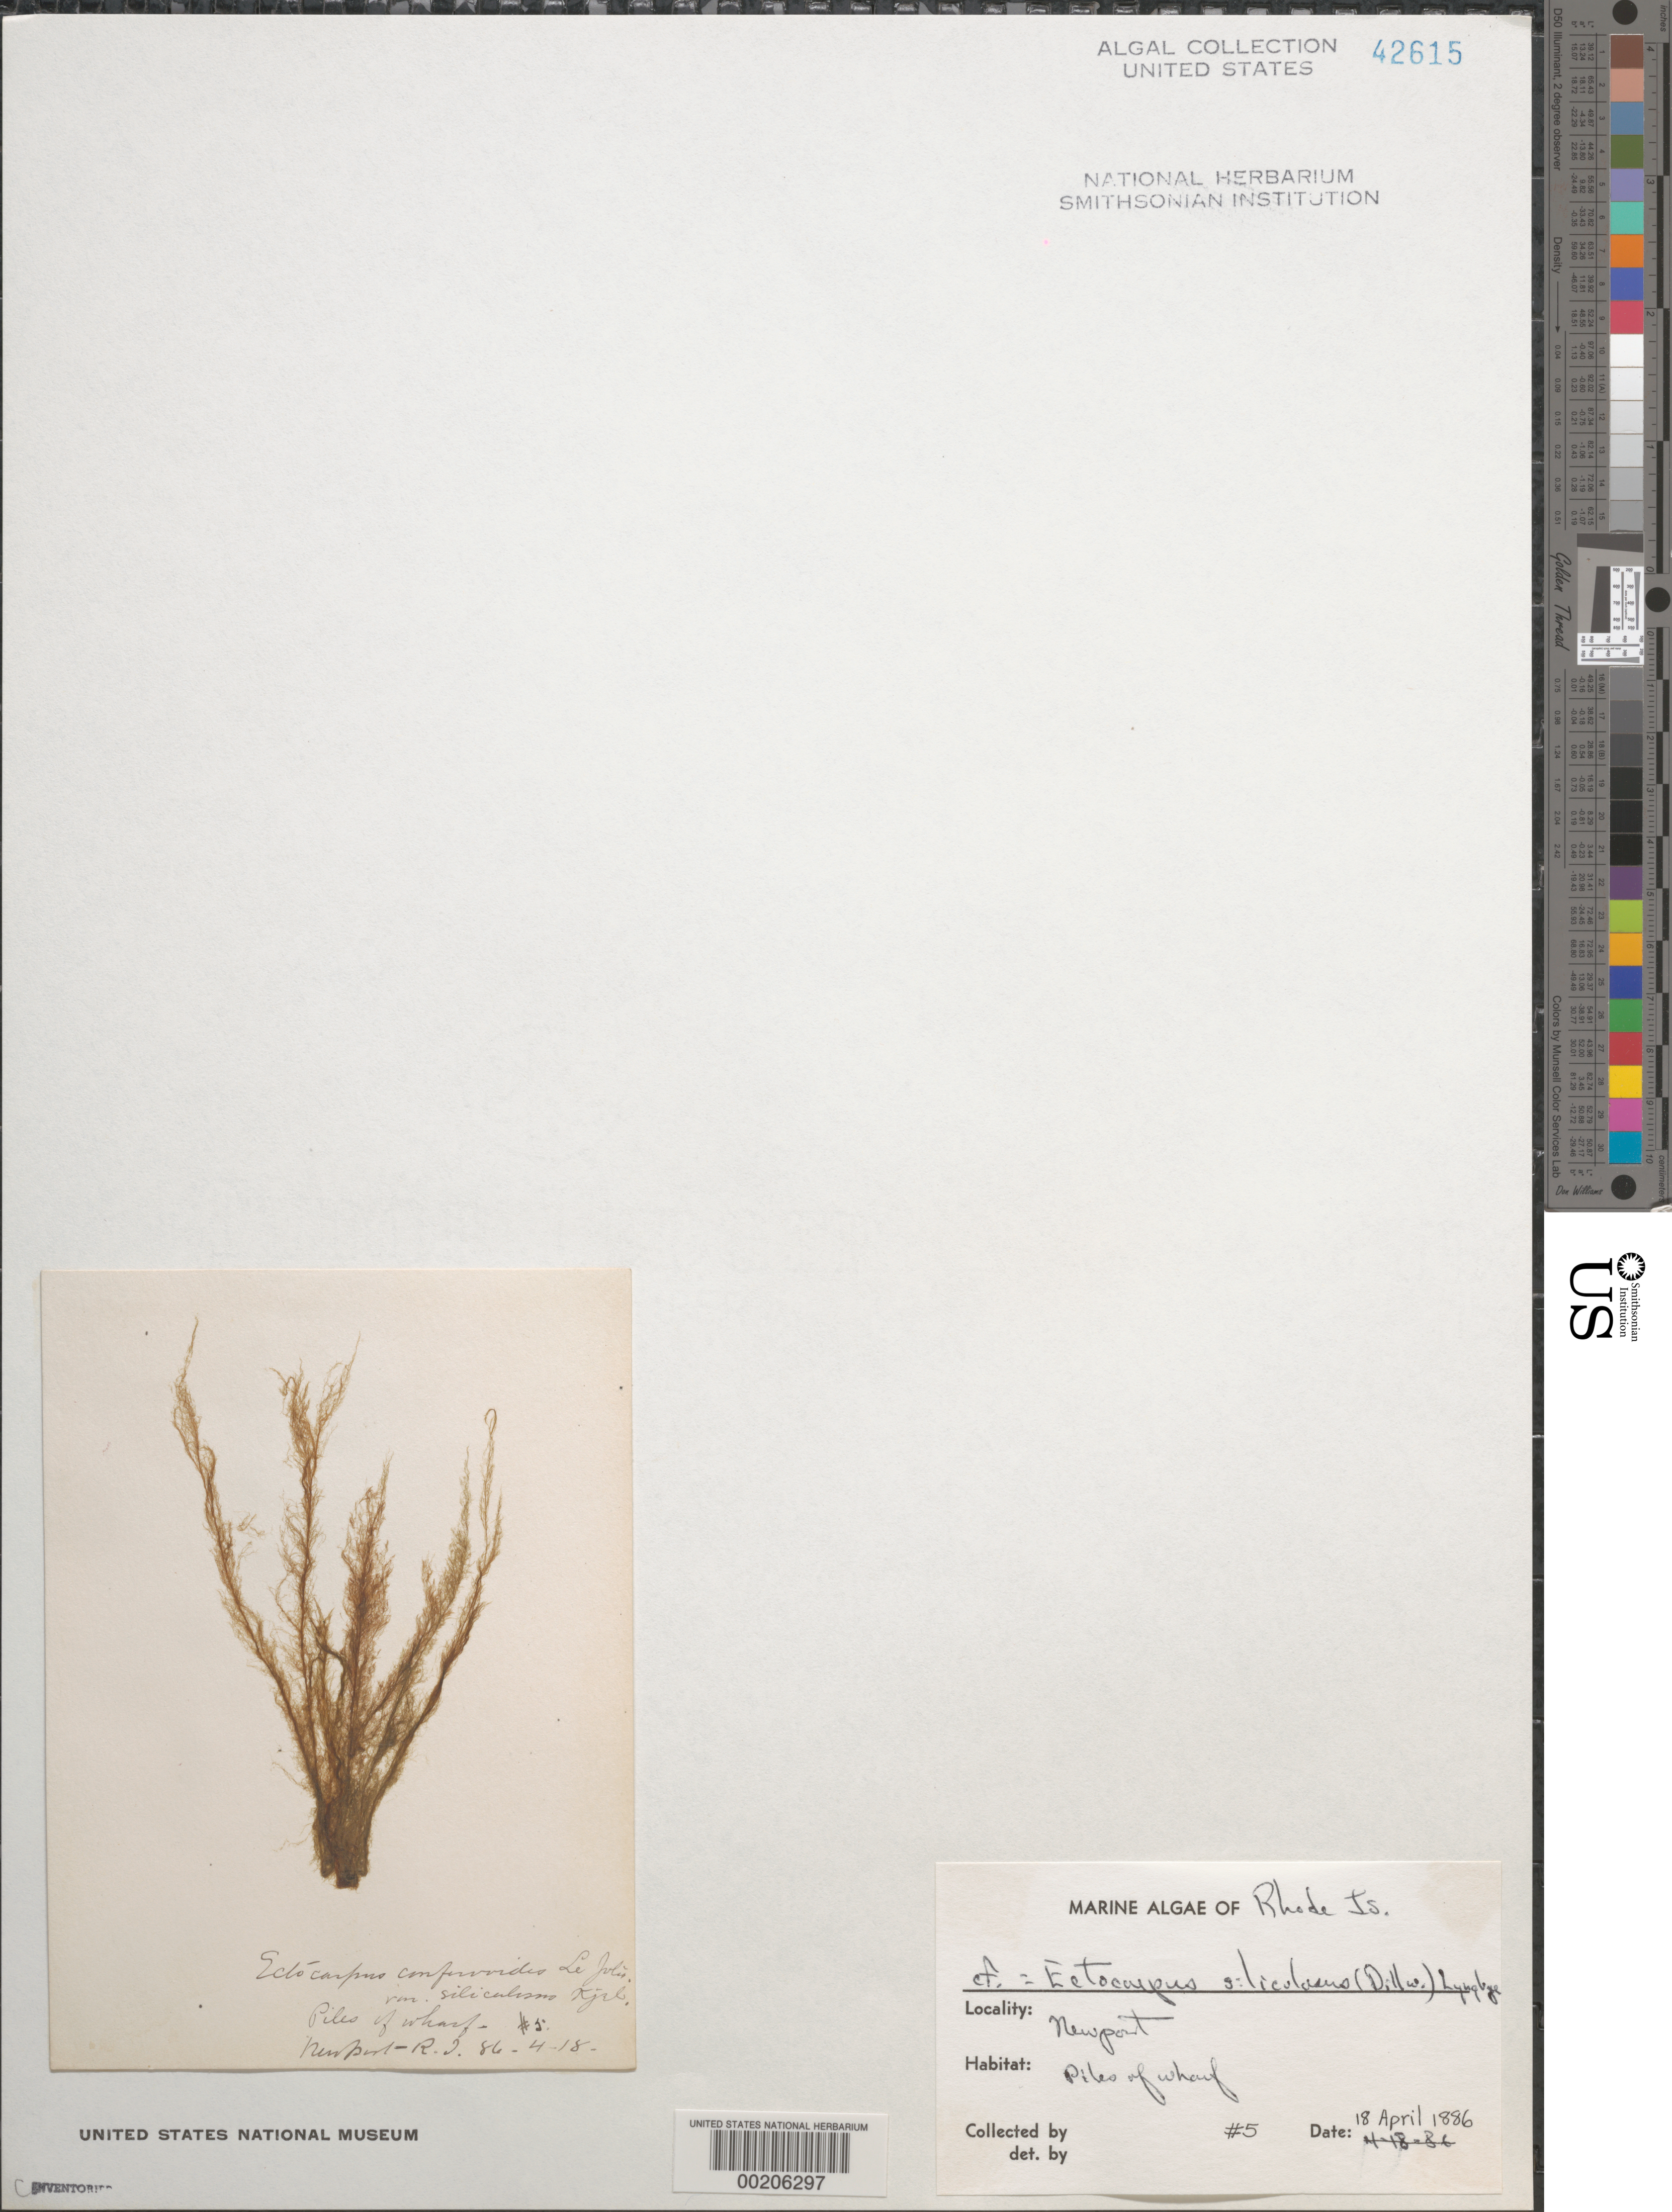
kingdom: Chromista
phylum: Ochrophyta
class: Phaeophyceae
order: Ectocarpales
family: Ectocarpaceae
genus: Ectocarpus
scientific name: Ectocarpus siliculosus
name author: (Dillwyn) Lyngbye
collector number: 5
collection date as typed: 18 Apr 1886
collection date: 1886-04-18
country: United States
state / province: Rhode Island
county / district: Newport County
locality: Newport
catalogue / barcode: US 42615